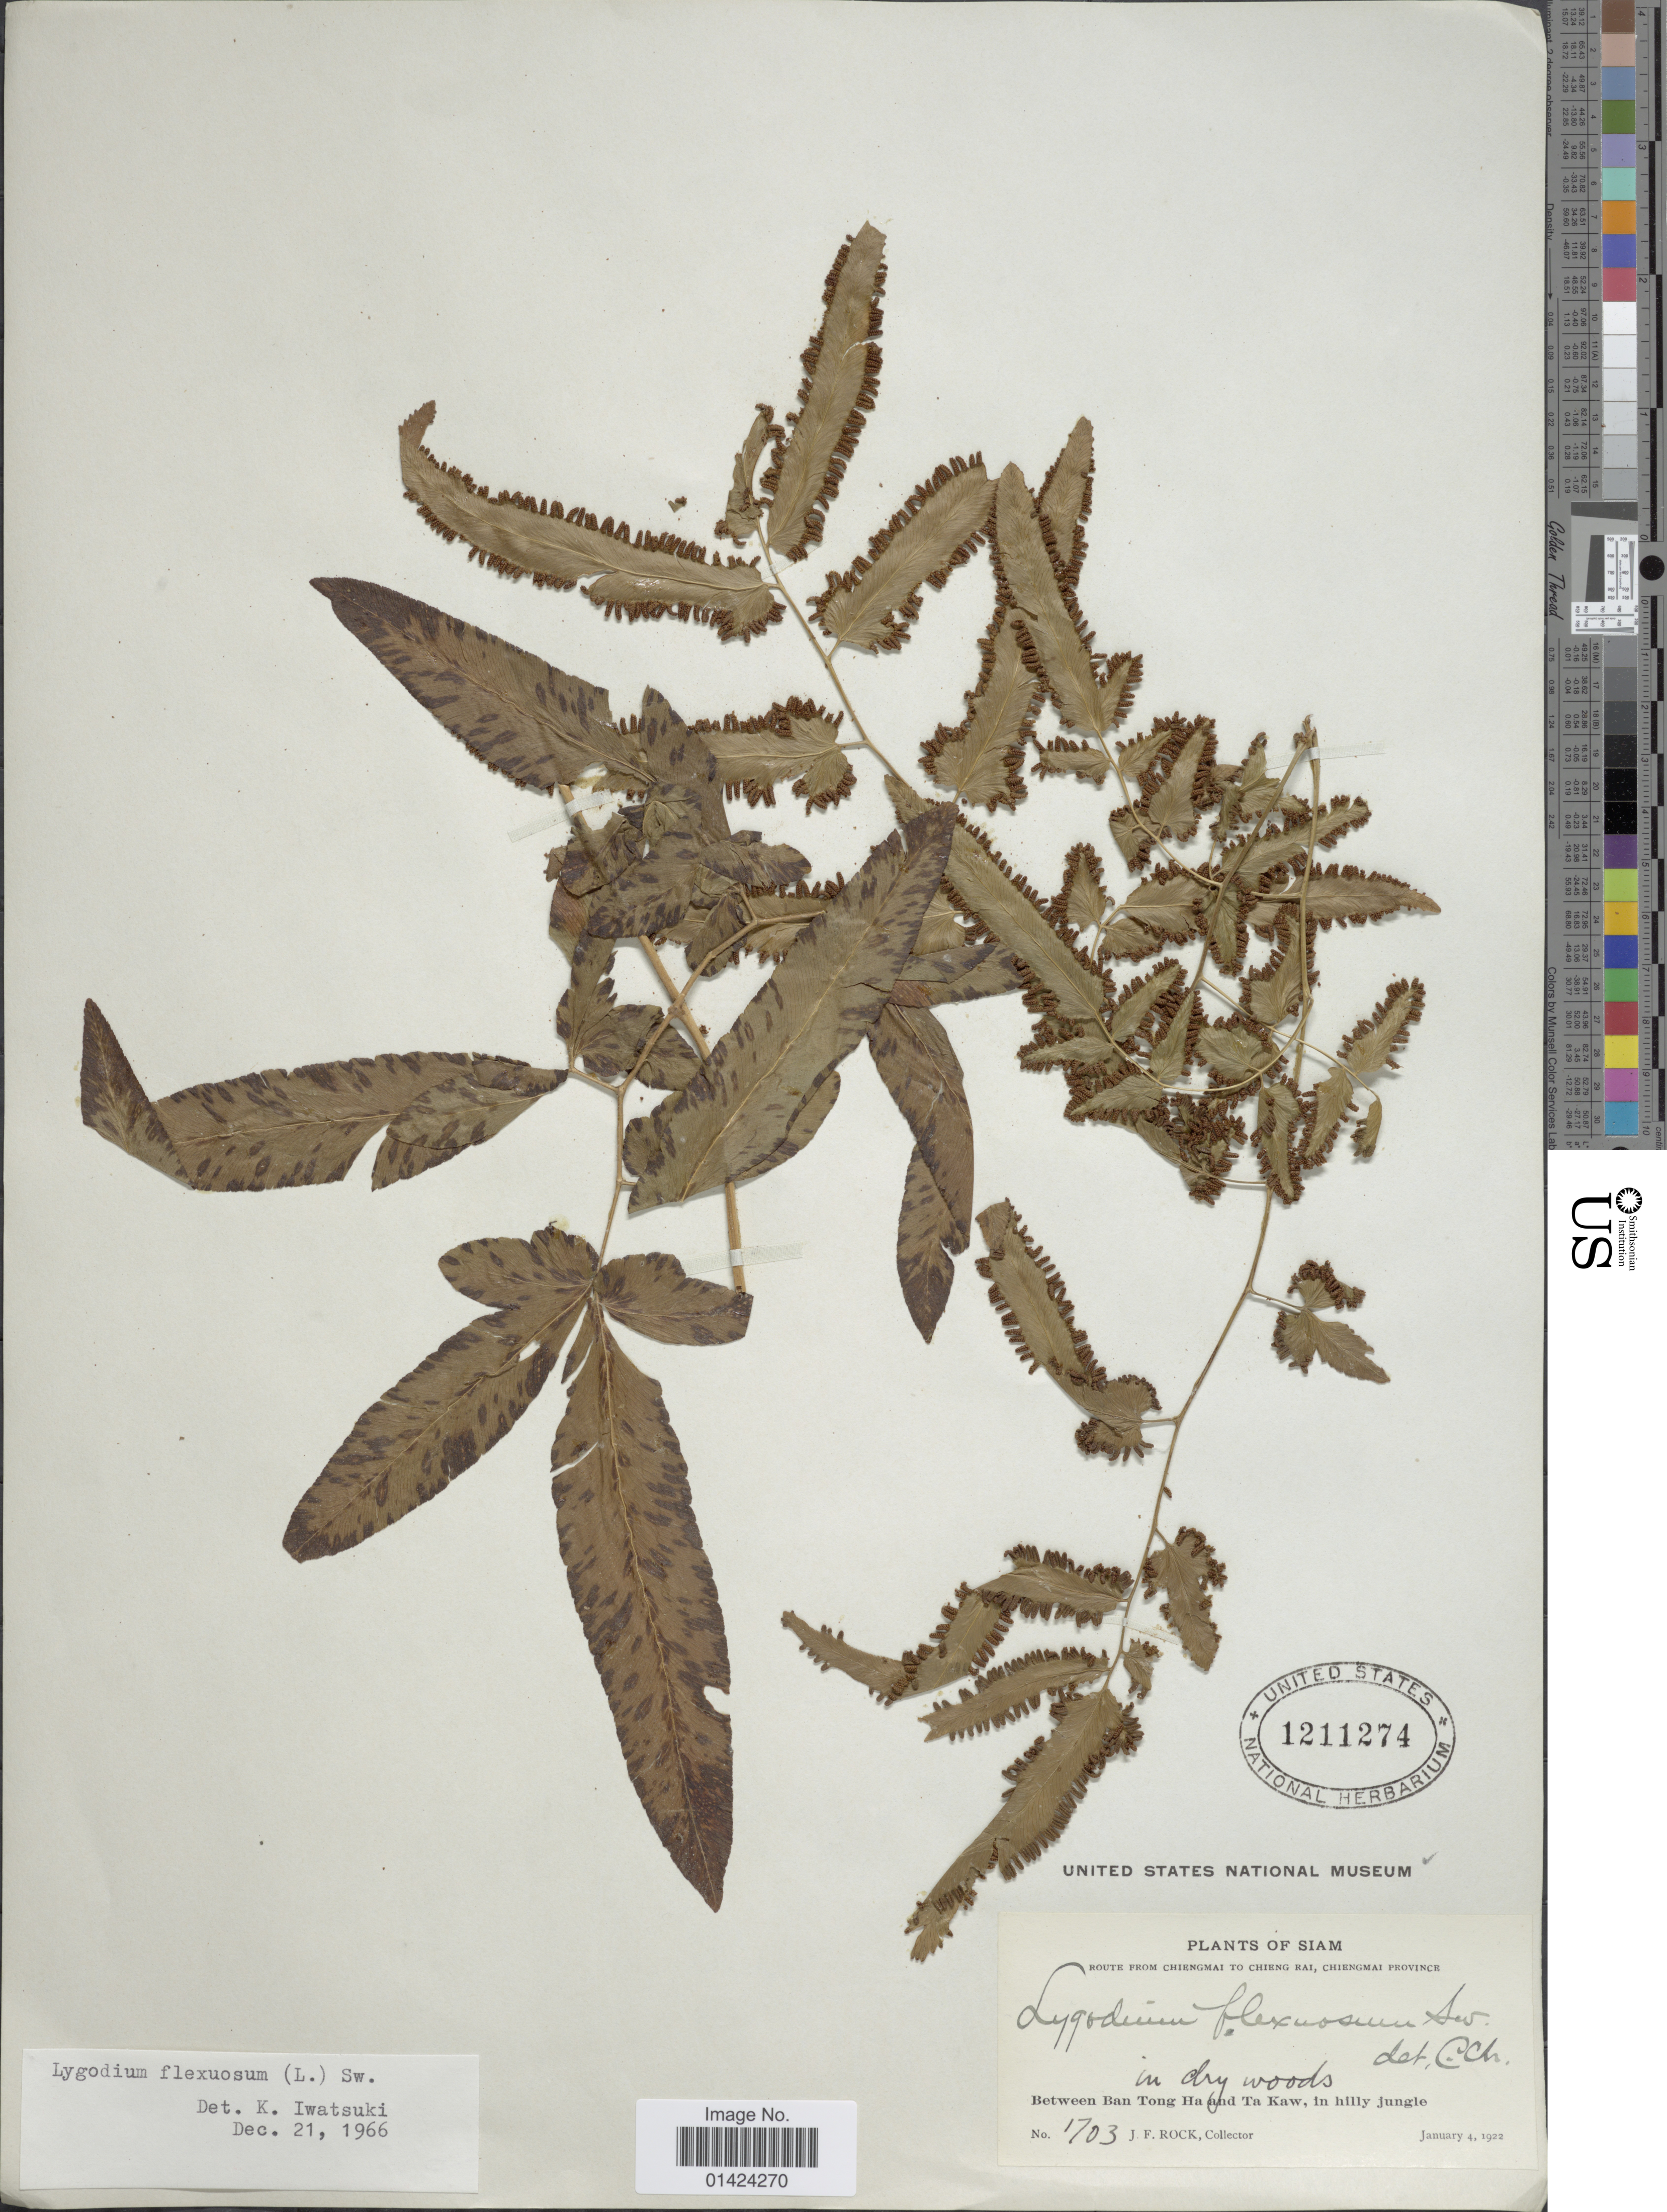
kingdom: Plantae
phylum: Tracheophyta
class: Polypodiopsida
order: Schizaeales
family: Lygodiaceae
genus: Lygodium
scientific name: Lygodium flexuosum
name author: Sw.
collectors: J. Rock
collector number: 1703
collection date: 1922-01-04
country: Thailand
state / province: Chiang Mai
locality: Siam. Route from Chiengmai to Chieng Rai, Chiengmai province. Between Ban Tong Ha and Ta Kaw, hilly jungle.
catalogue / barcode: US 1211274